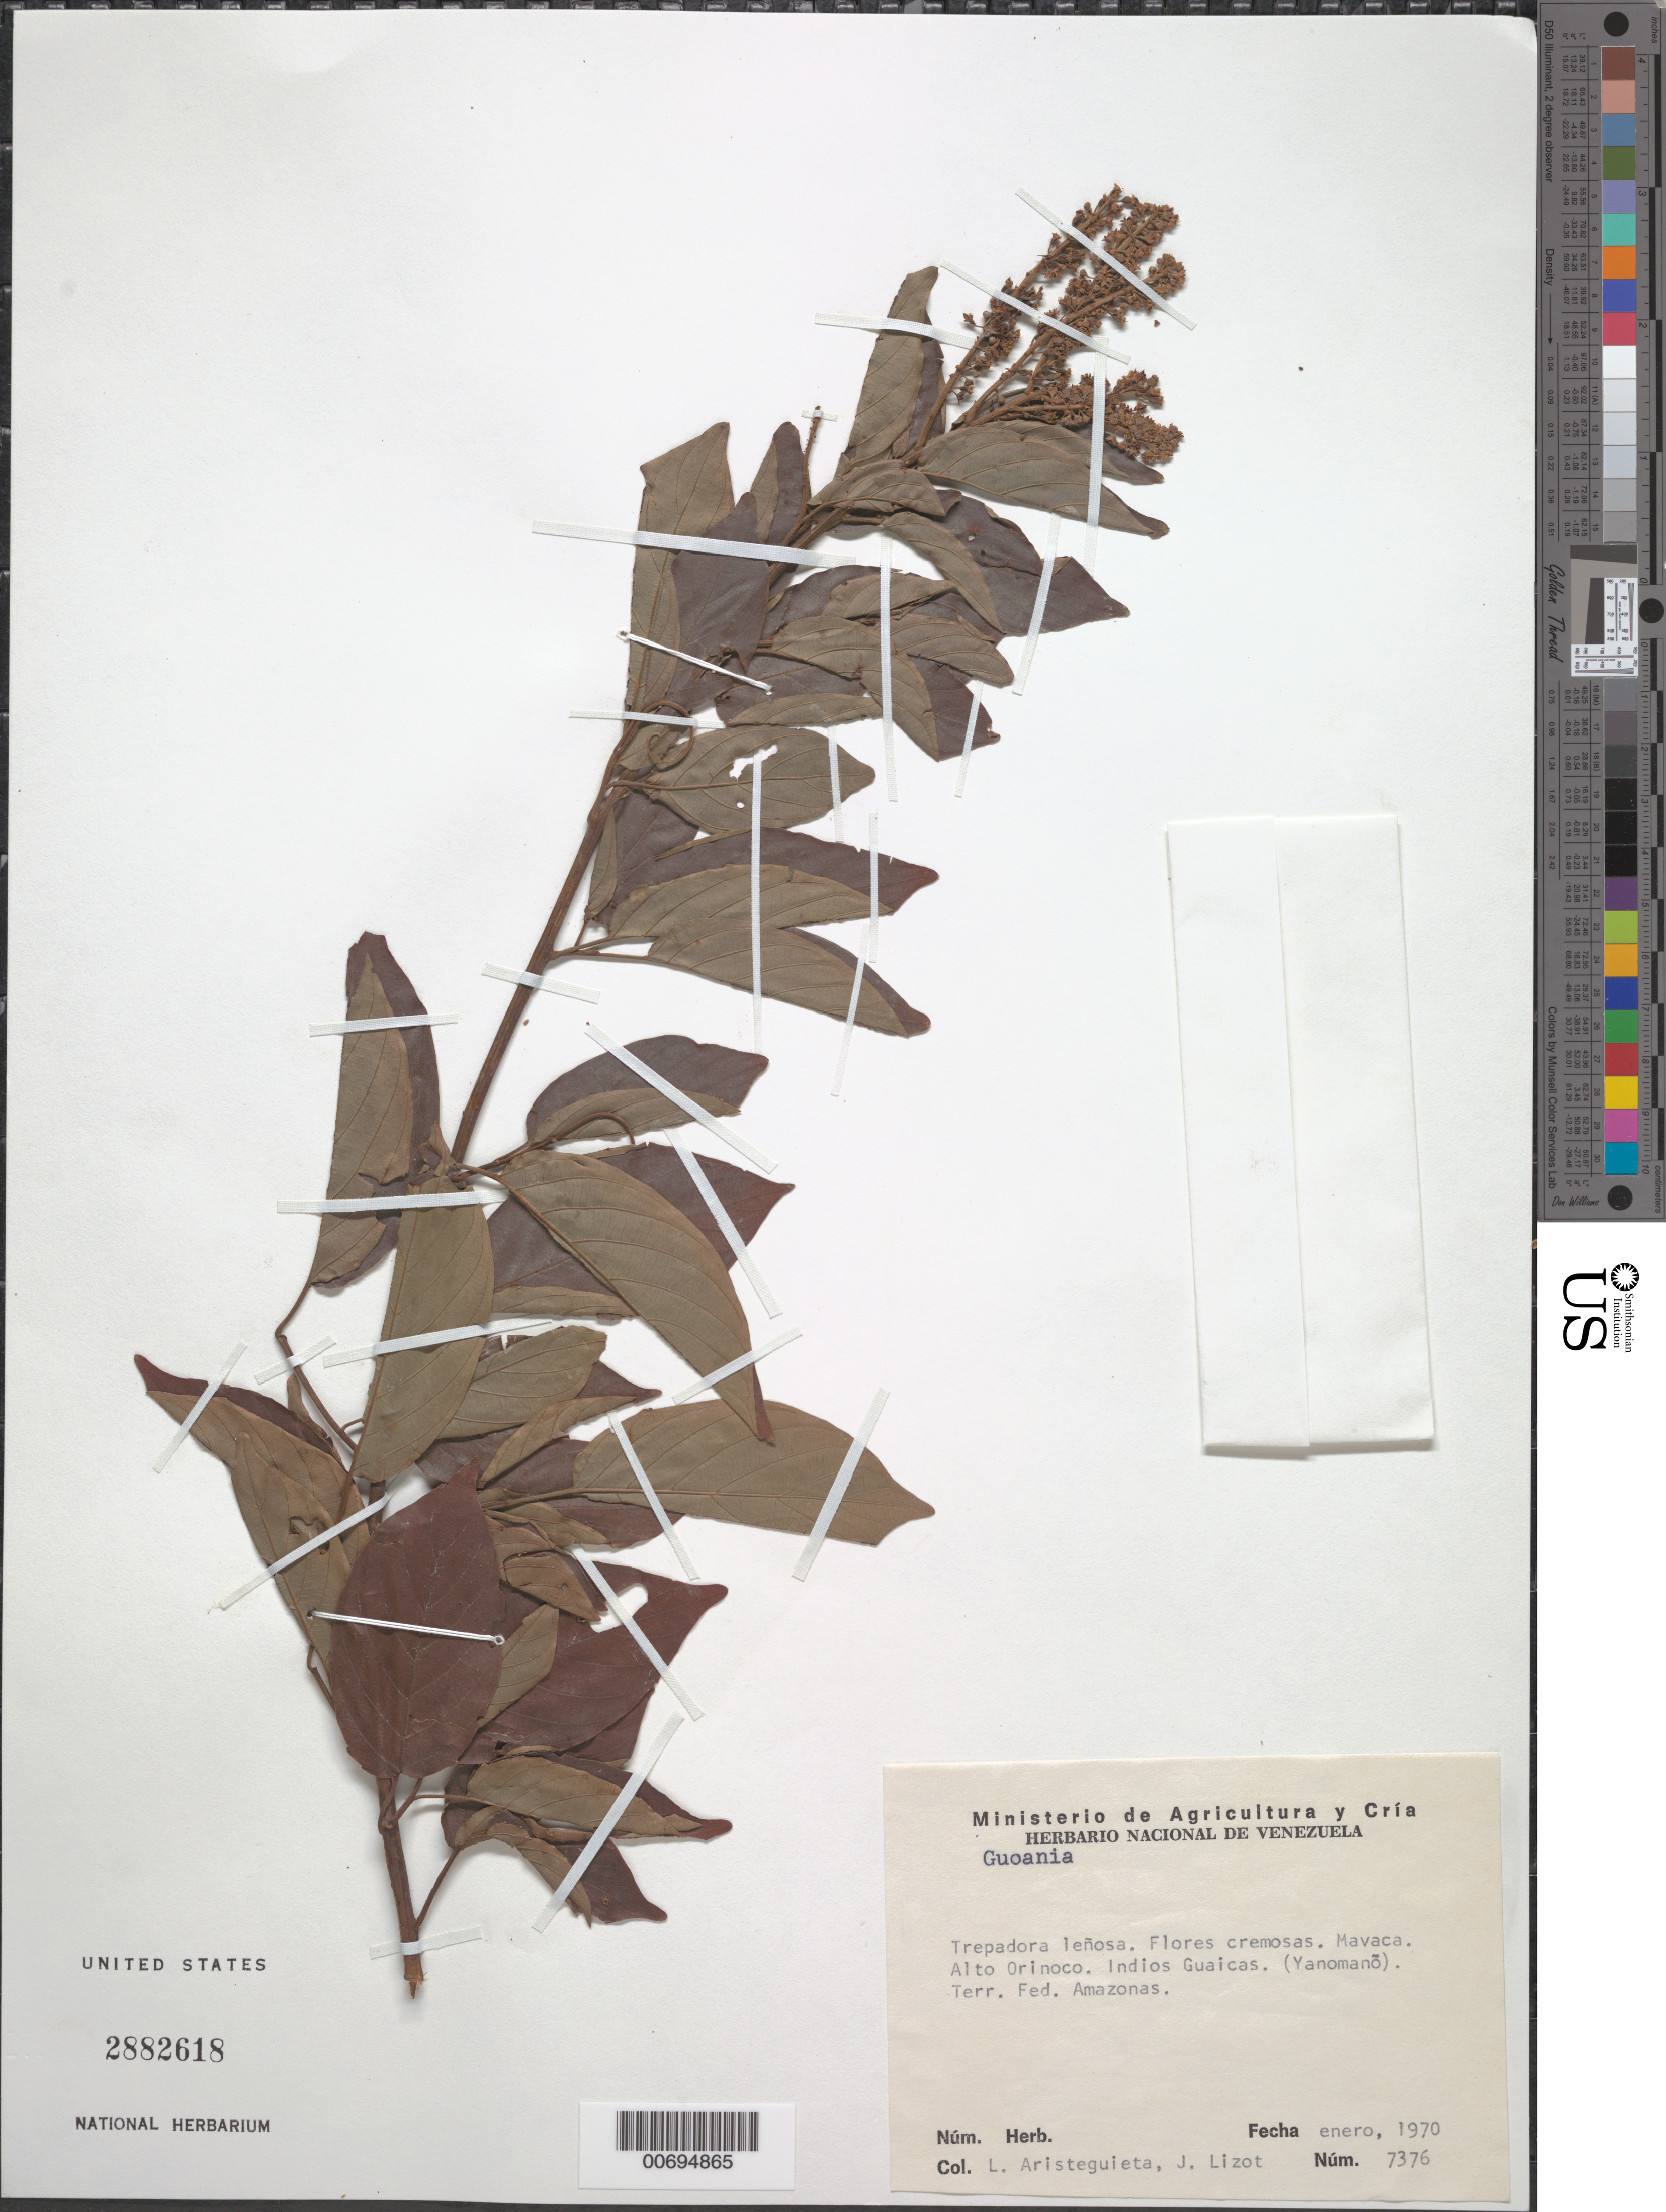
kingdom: Plantae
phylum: Tracheophyta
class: Magnoliopsida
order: Rosales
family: Rhamnaceae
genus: Gouania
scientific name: Gouania sp.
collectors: L. Aristeguieta & J. Lizot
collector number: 7376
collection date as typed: Jan-70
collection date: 1970-01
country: Venezuela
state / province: Amazonas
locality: Mavaca, Alto Orinoco, Indios Guaicas (Yanomanö)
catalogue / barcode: US 2882618